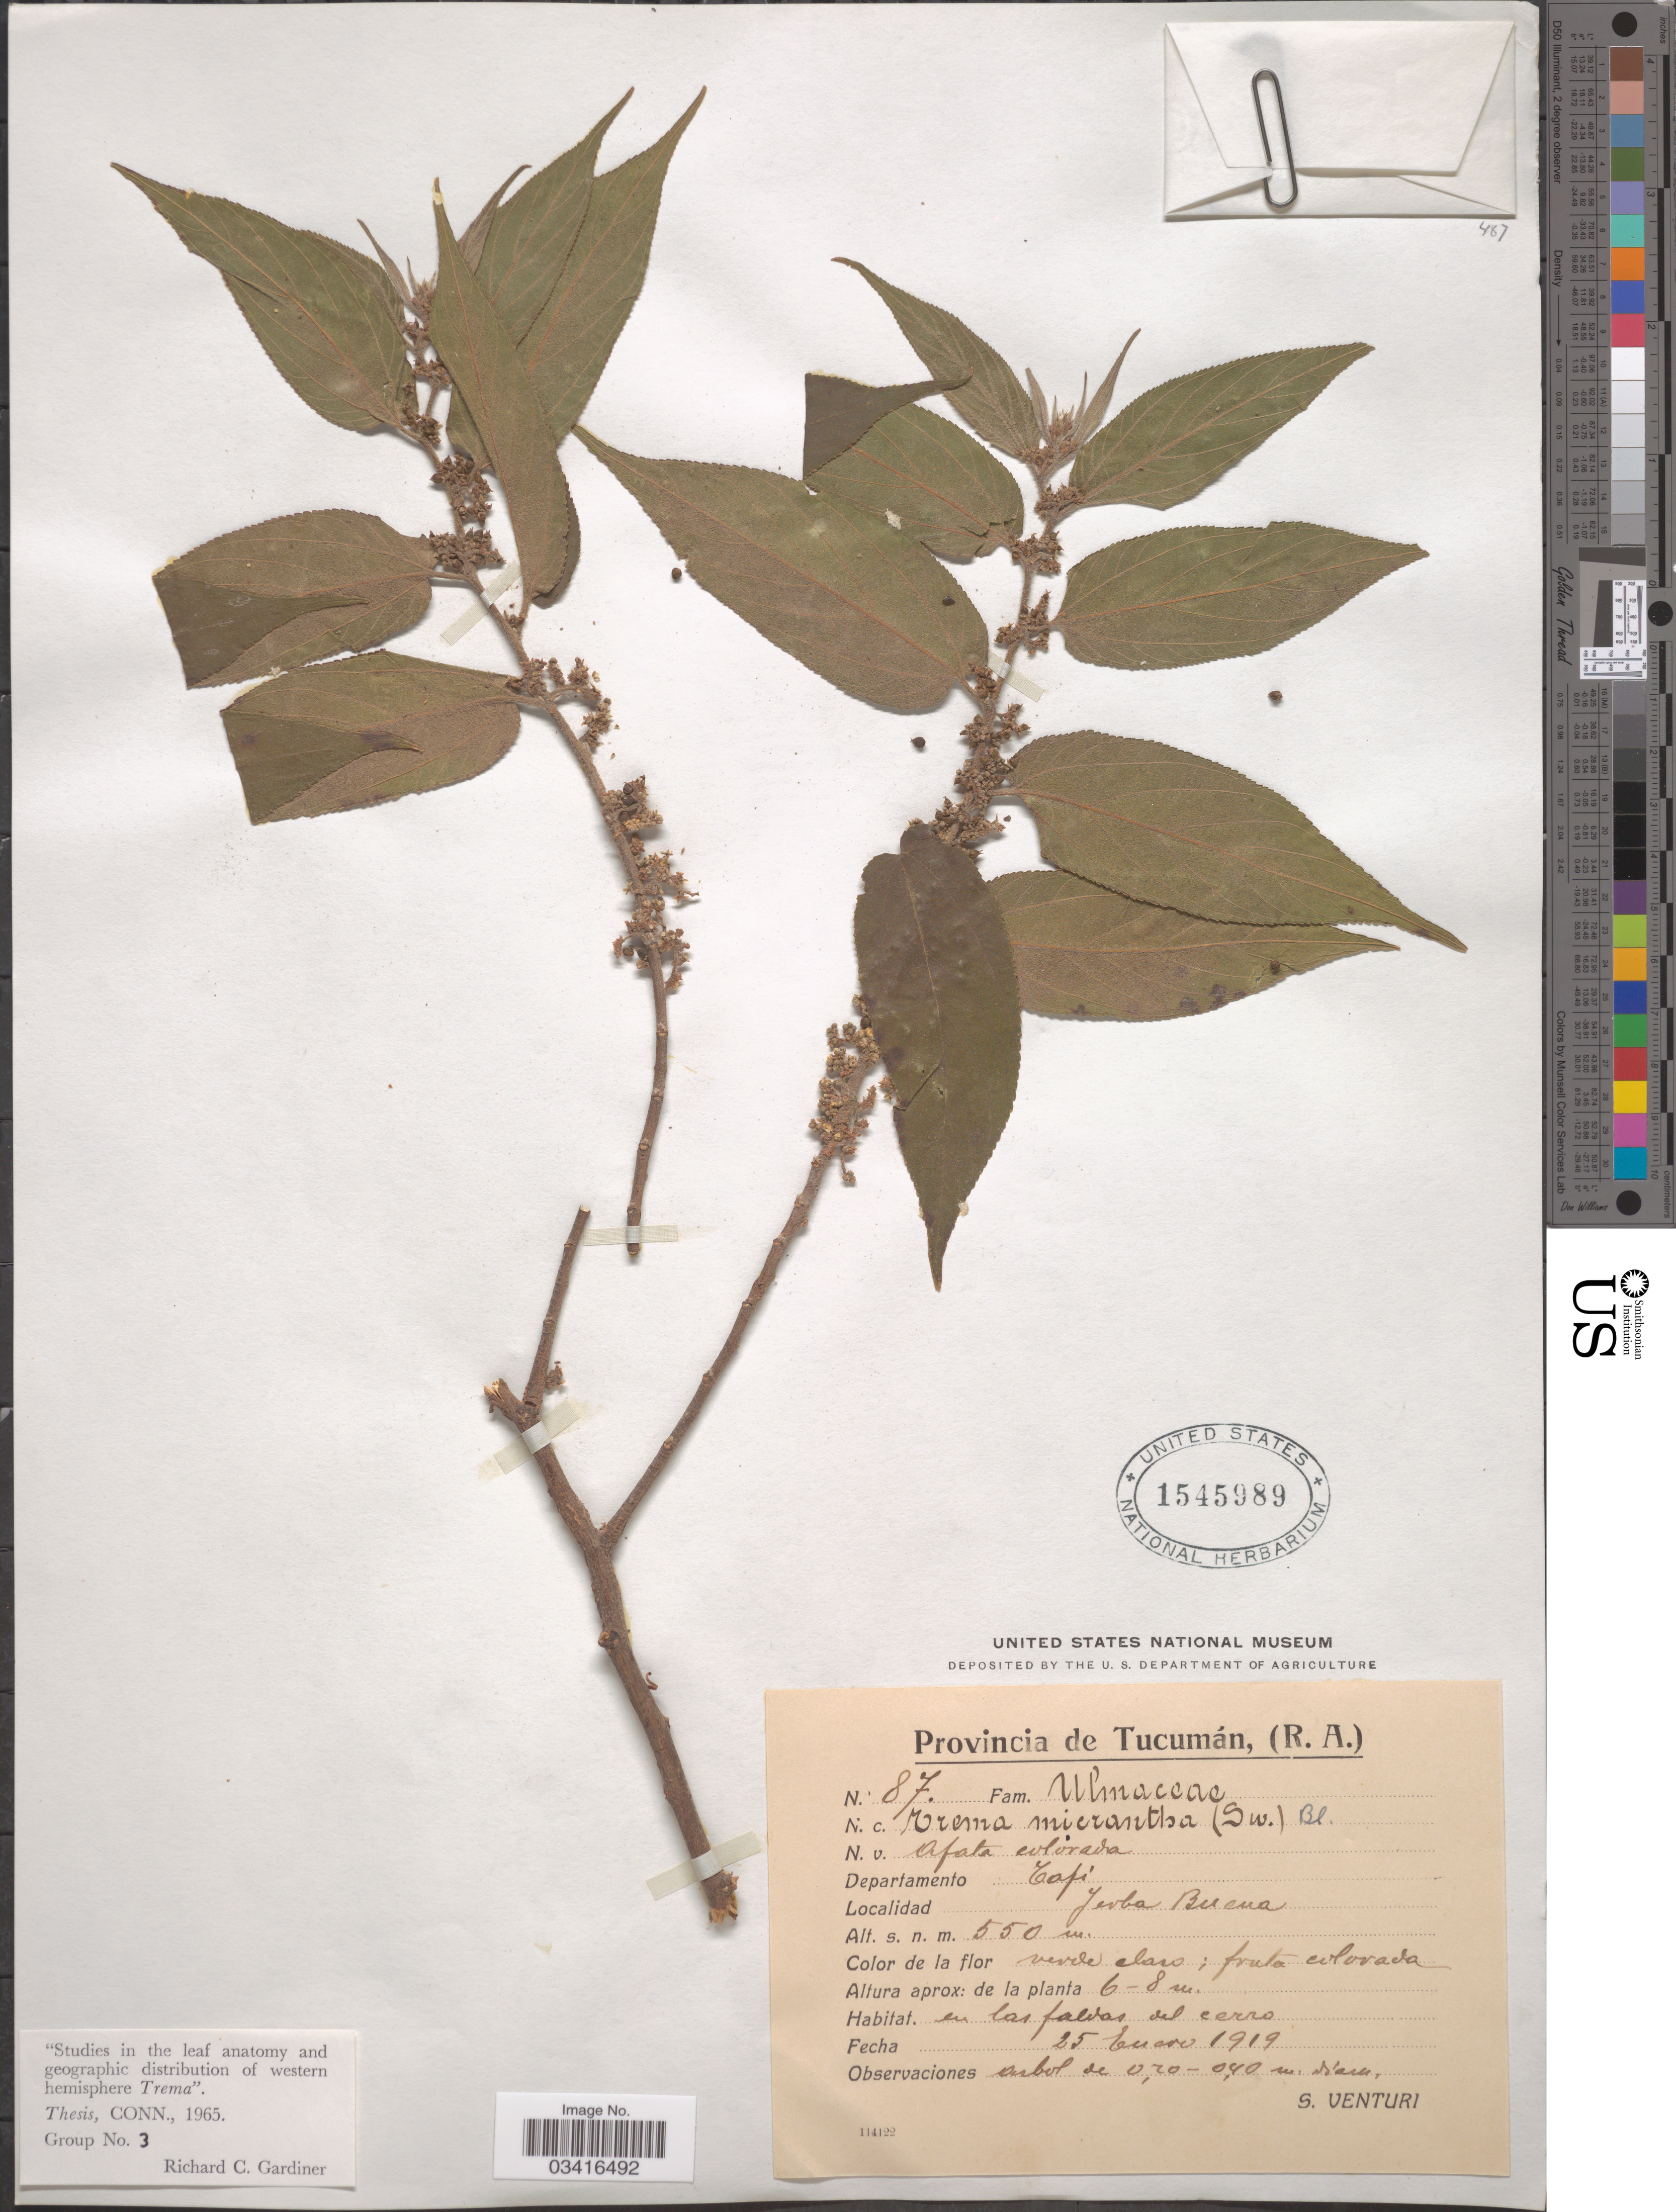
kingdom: Plantae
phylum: Tracheophyta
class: Magnoliopsida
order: Rosales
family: Cannabaceae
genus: Trema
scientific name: Trema micranthum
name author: (L.) Blume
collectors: S. Venturi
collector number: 87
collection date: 1919-01-25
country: Argentina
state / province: Tucuman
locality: Departamento Tafi. Yerba Buena.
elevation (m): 550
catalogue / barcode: US 1545989